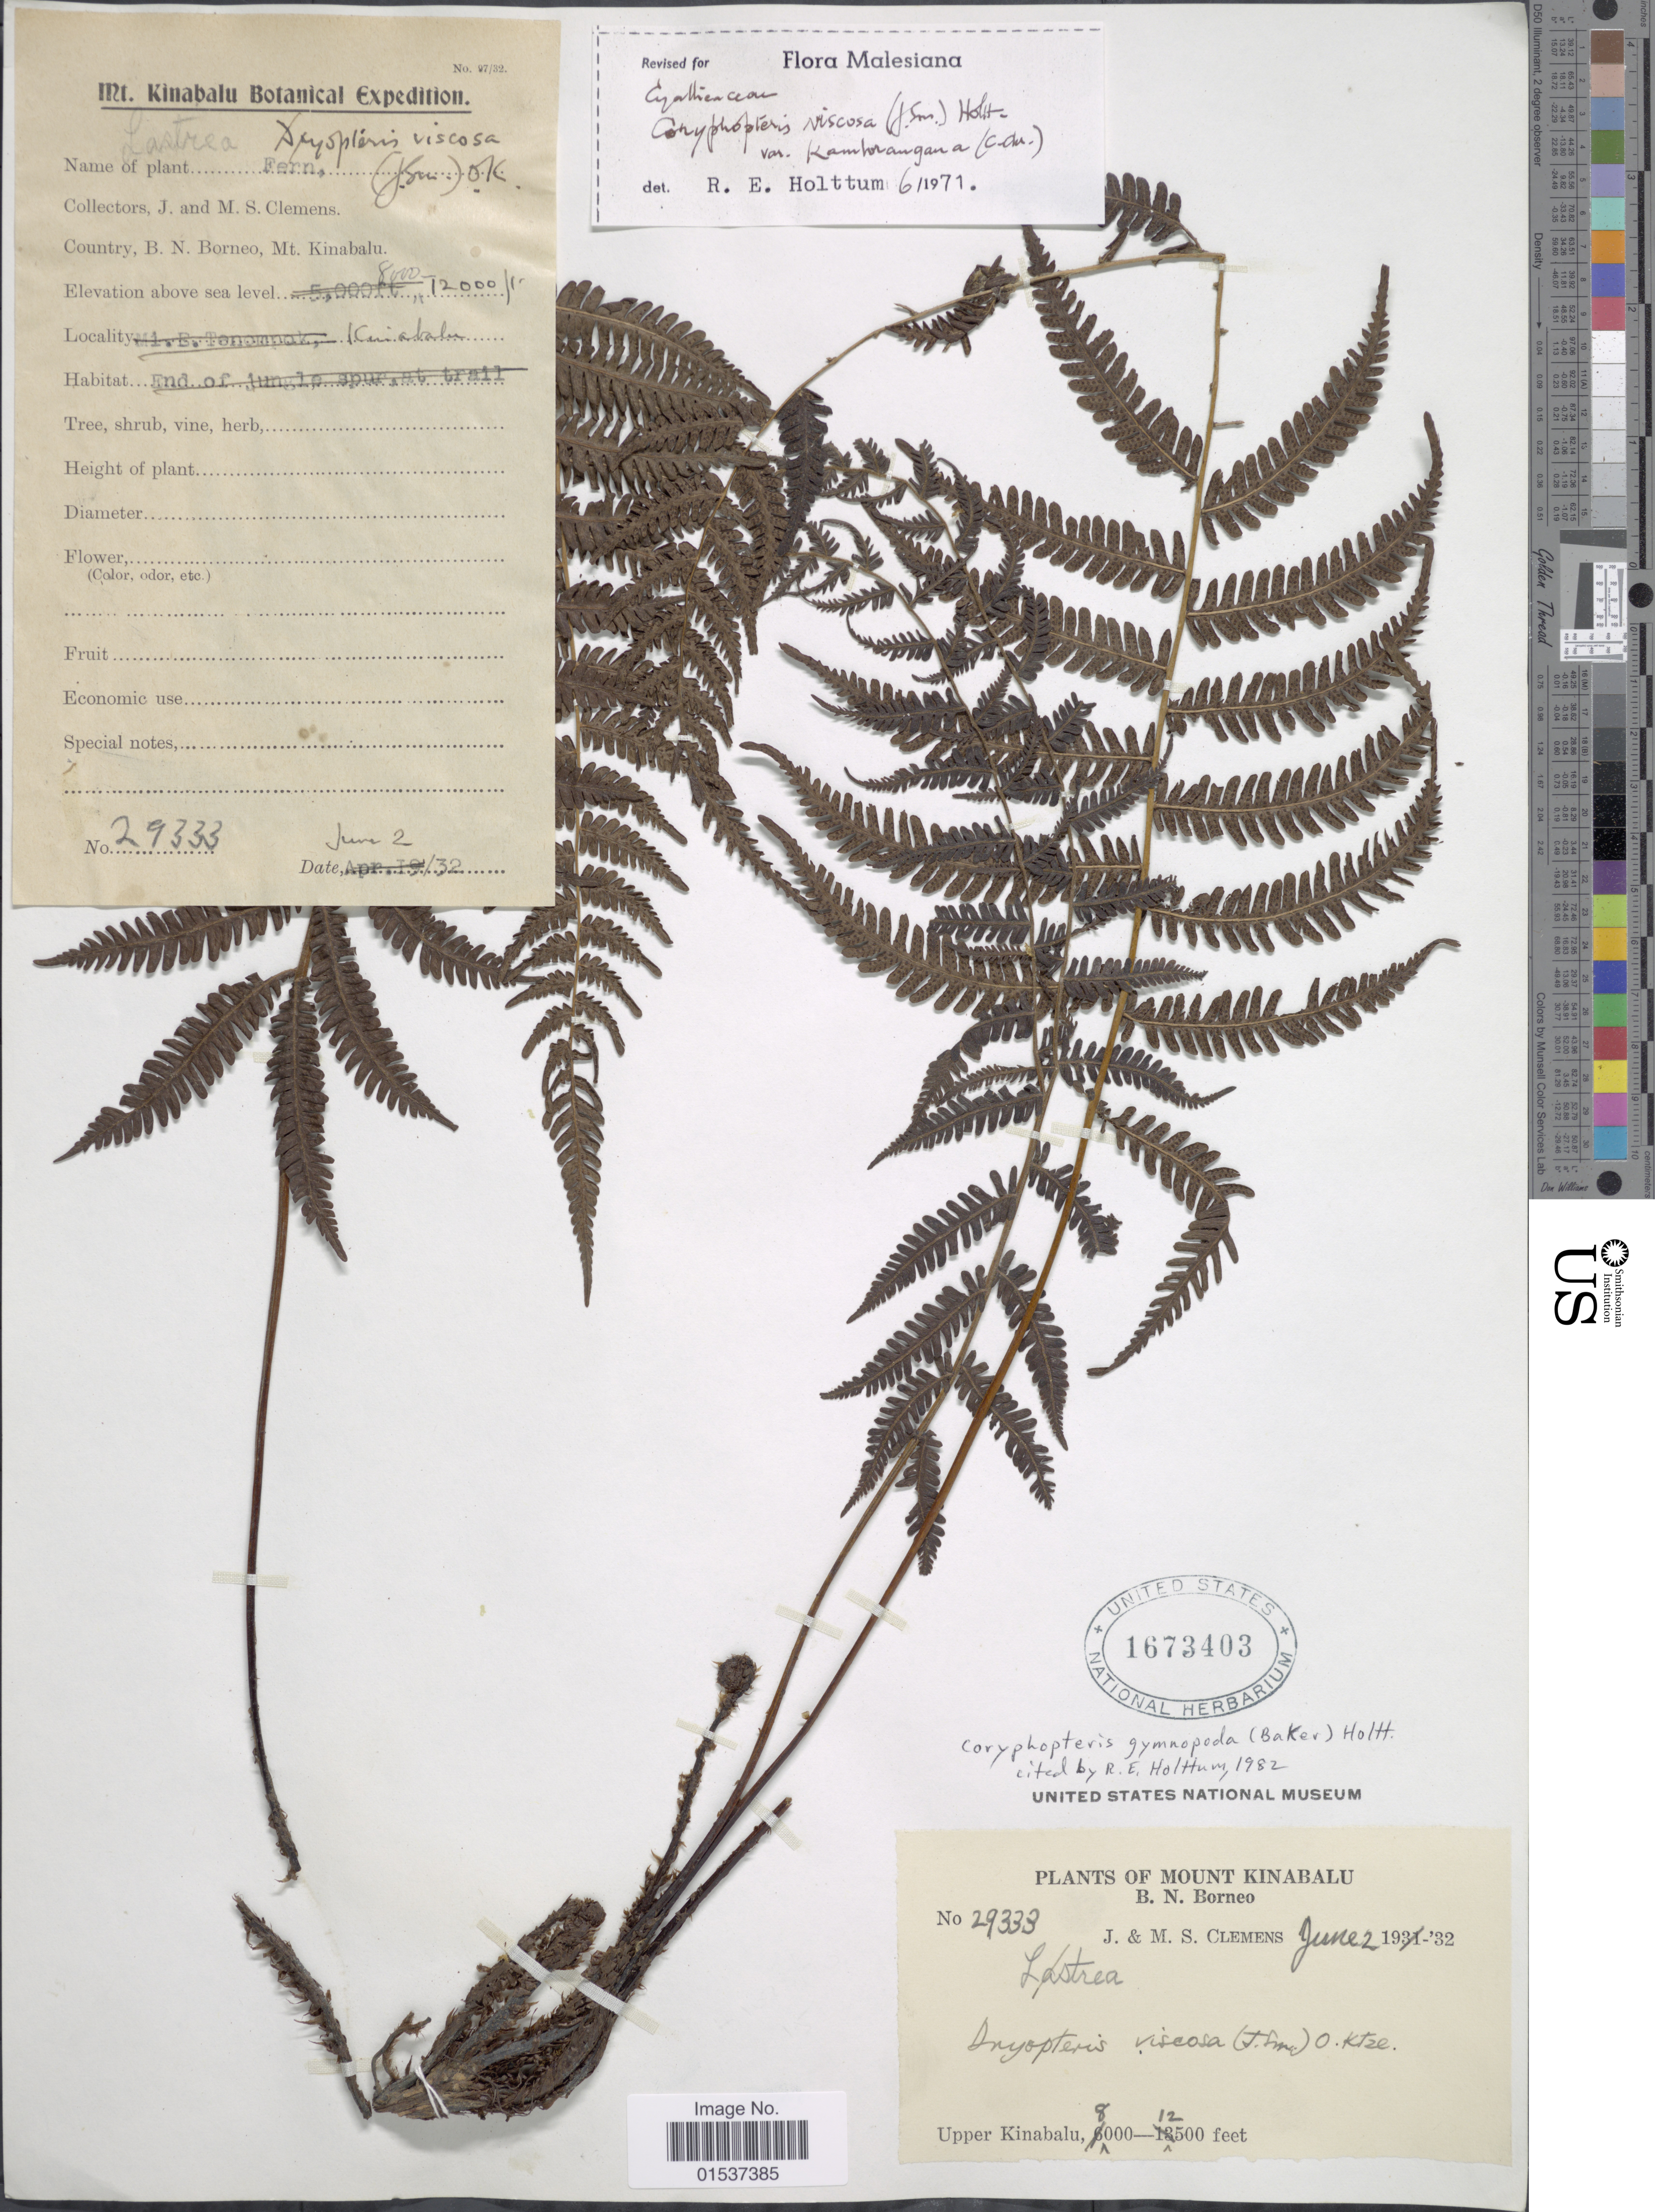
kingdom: Plantae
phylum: Tracheophyta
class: Polypodiopsida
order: Polypodiales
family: Thelypteridaceae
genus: Coryphopteris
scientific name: Coryphopteris gymnopoda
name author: (Baker) Holttum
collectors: J. Clemens & M. S. Clemens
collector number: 29333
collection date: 1932-06-02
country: Malaysia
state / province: Sabah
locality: Mount Kinabalu, B.N. Borneo. Upper Kinabalu.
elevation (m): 2438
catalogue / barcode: US 1673403